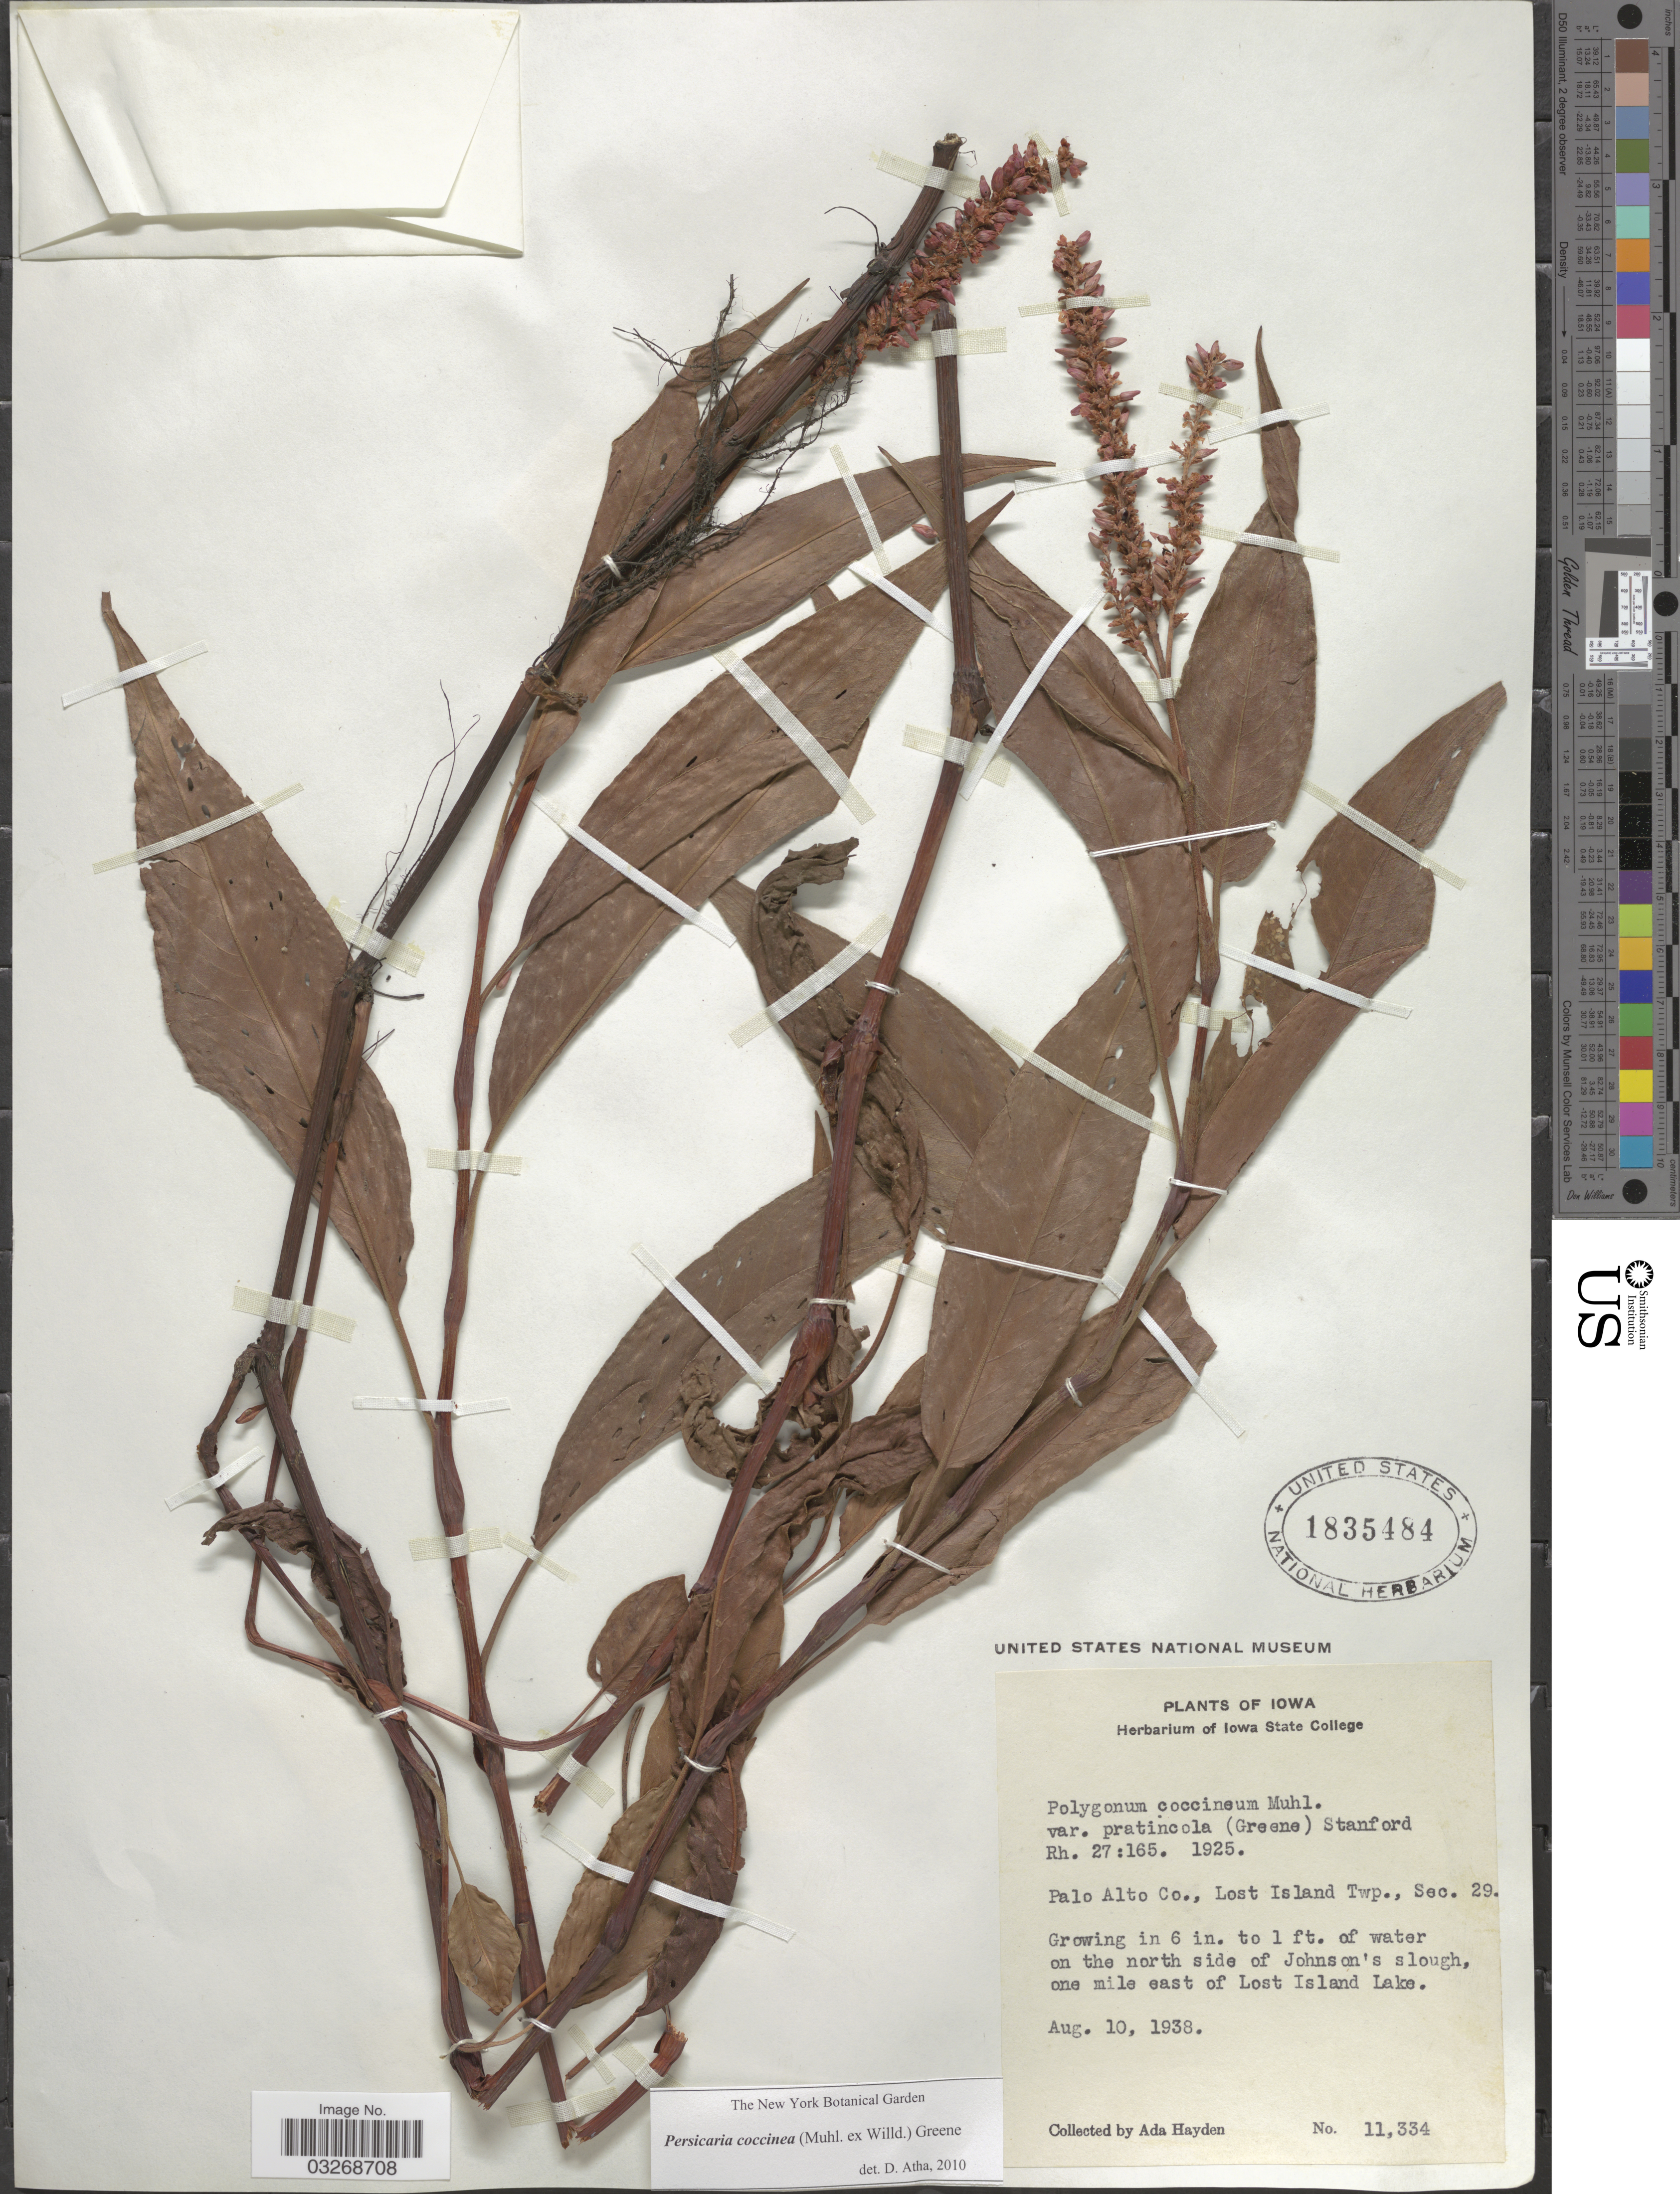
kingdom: Plantae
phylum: Tracheophyta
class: Magnoliopsida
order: Caryophyllales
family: Polygonaceae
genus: Persicaria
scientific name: Persicaria coccinea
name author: (Muhl. ex Willd.) Greene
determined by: Atha, D. E.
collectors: Ada Hayden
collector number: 11334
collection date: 1938-08-10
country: United States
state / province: Iowa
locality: Palto Alto Co, Lost Island Twp., Sec. 29.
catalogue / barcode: US 1835484